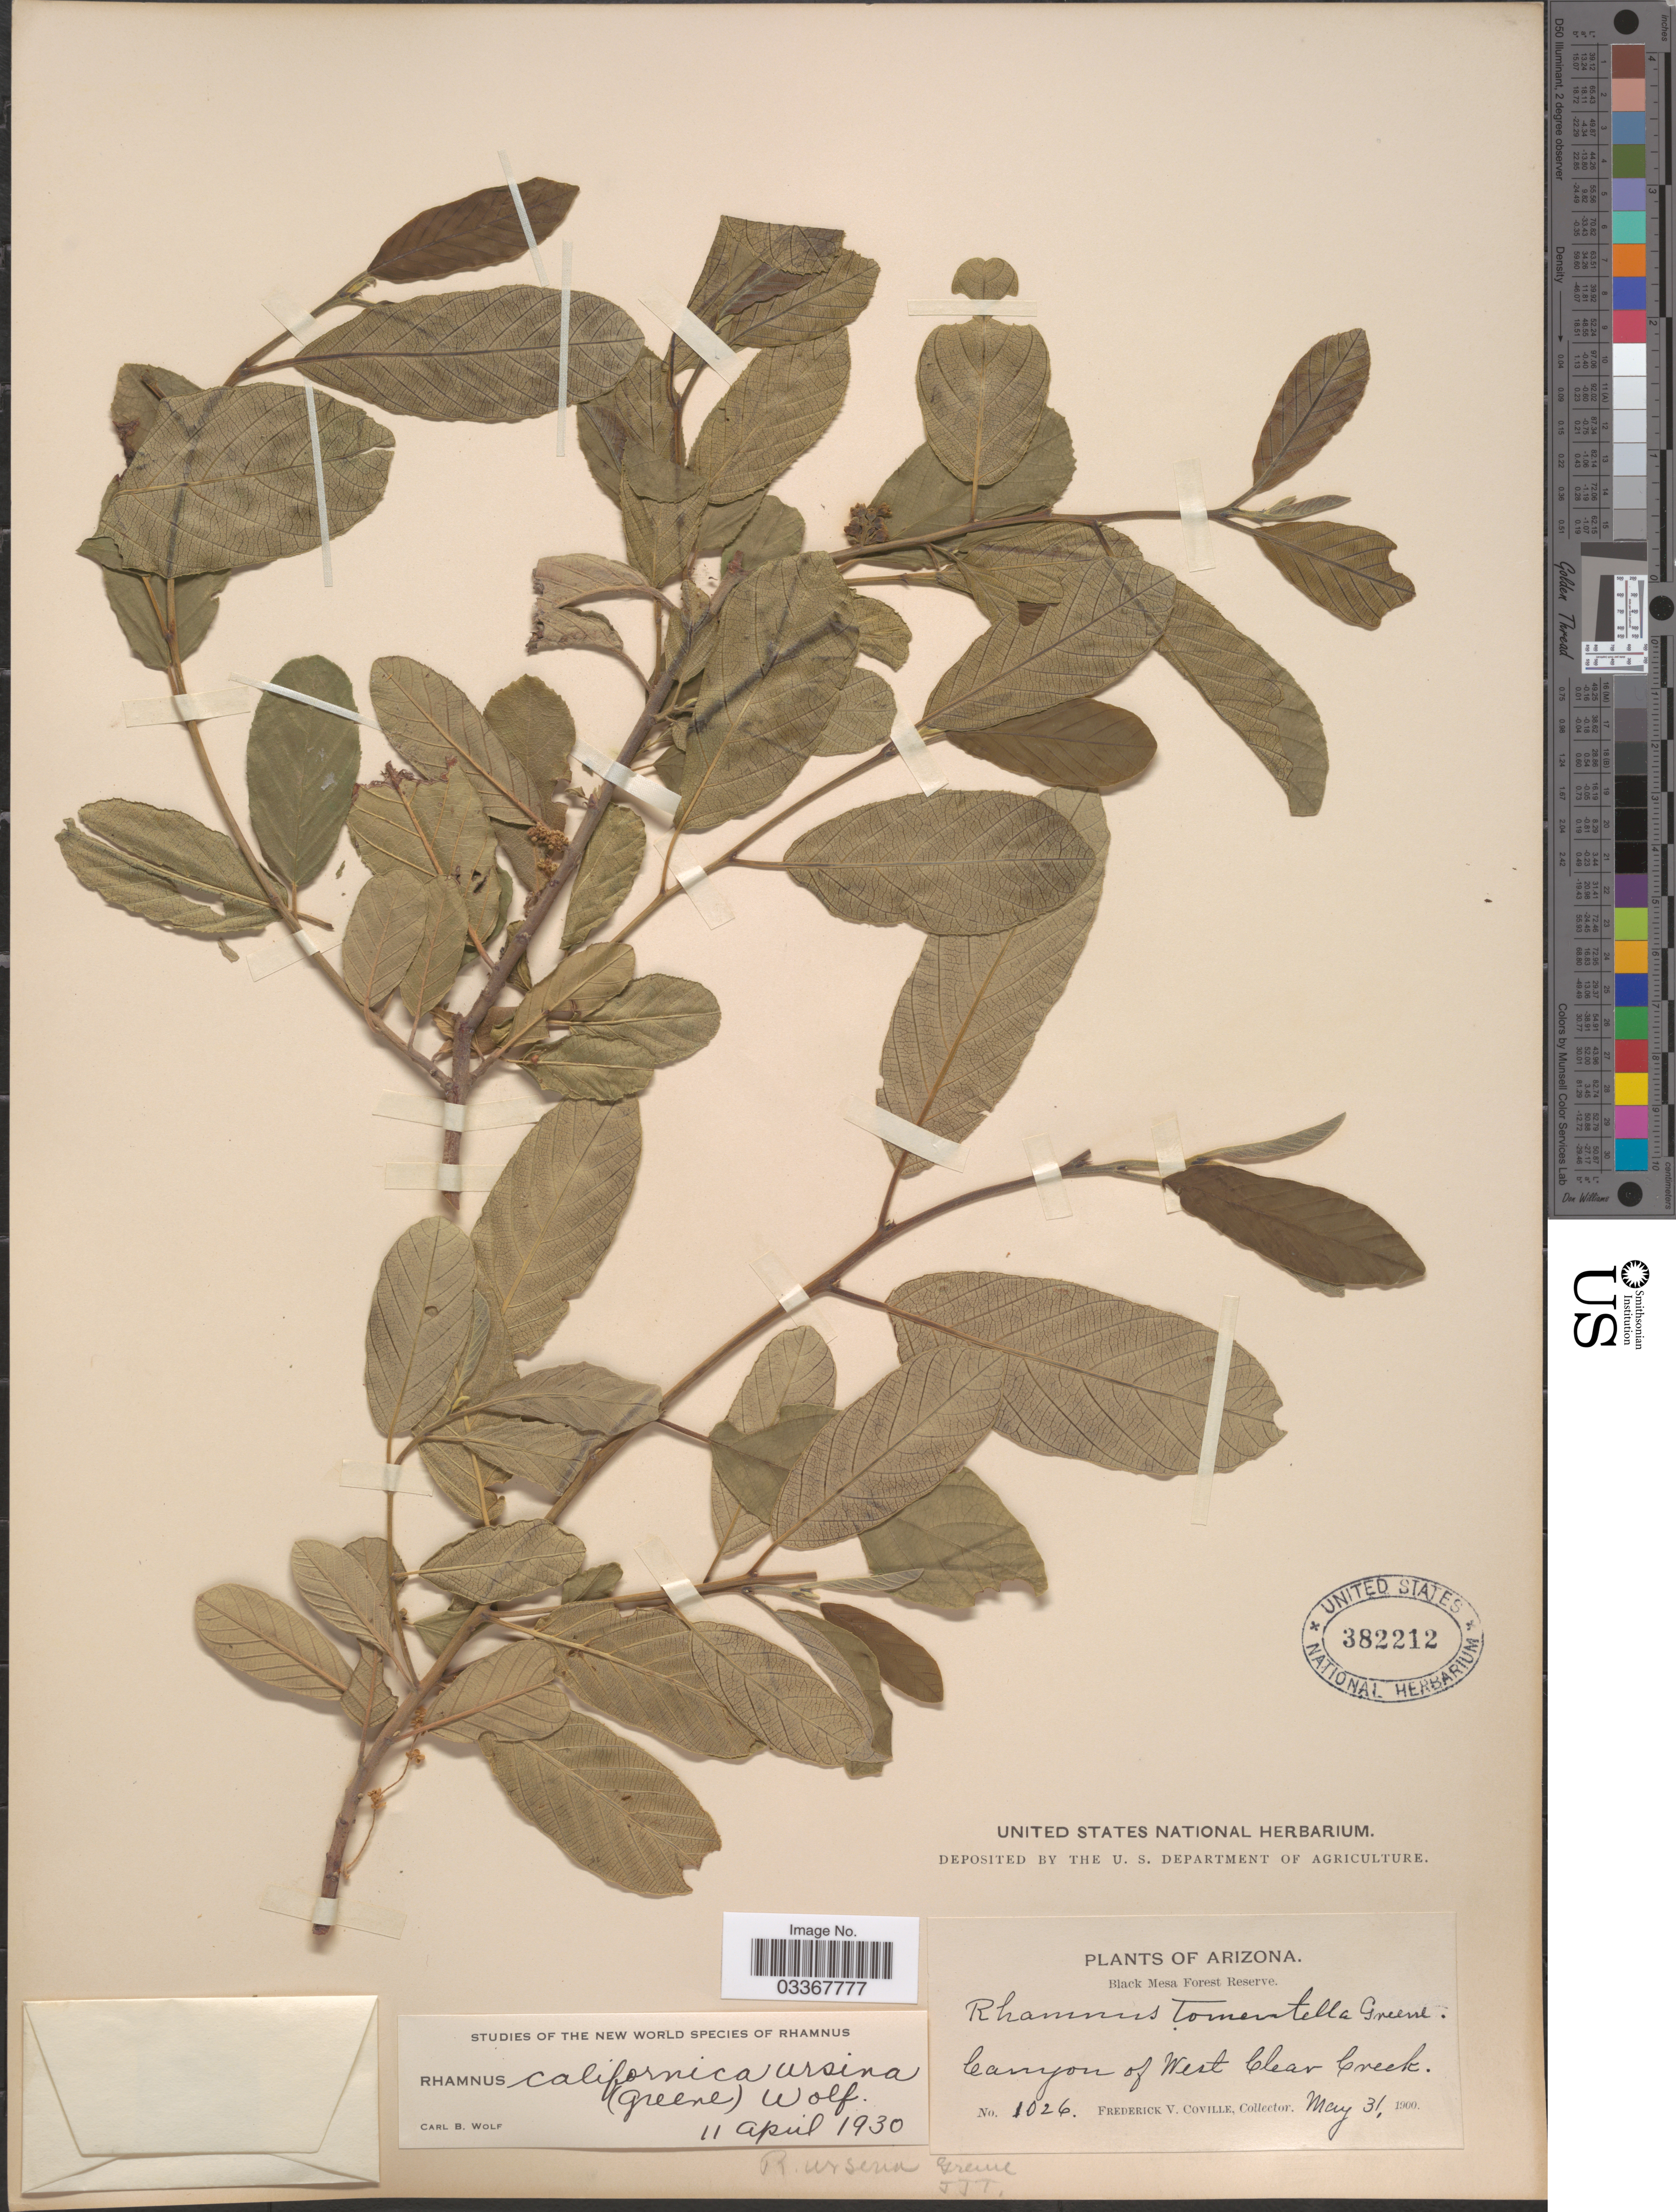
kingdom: Plantae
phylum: Tracheophyta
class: Magnoliopsida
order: Rosales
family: Rhamnaceae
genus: Frangula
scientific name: Frangula californica subsp. ursina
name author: (Greene) Kartesz & Gandhi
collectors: F. V. Coville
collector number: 1026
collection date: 1900-05-31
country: United States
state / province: Arizona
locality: Black Mesa Forest Reserve, Canyon of West Clear Creek.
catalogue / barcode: US 382212